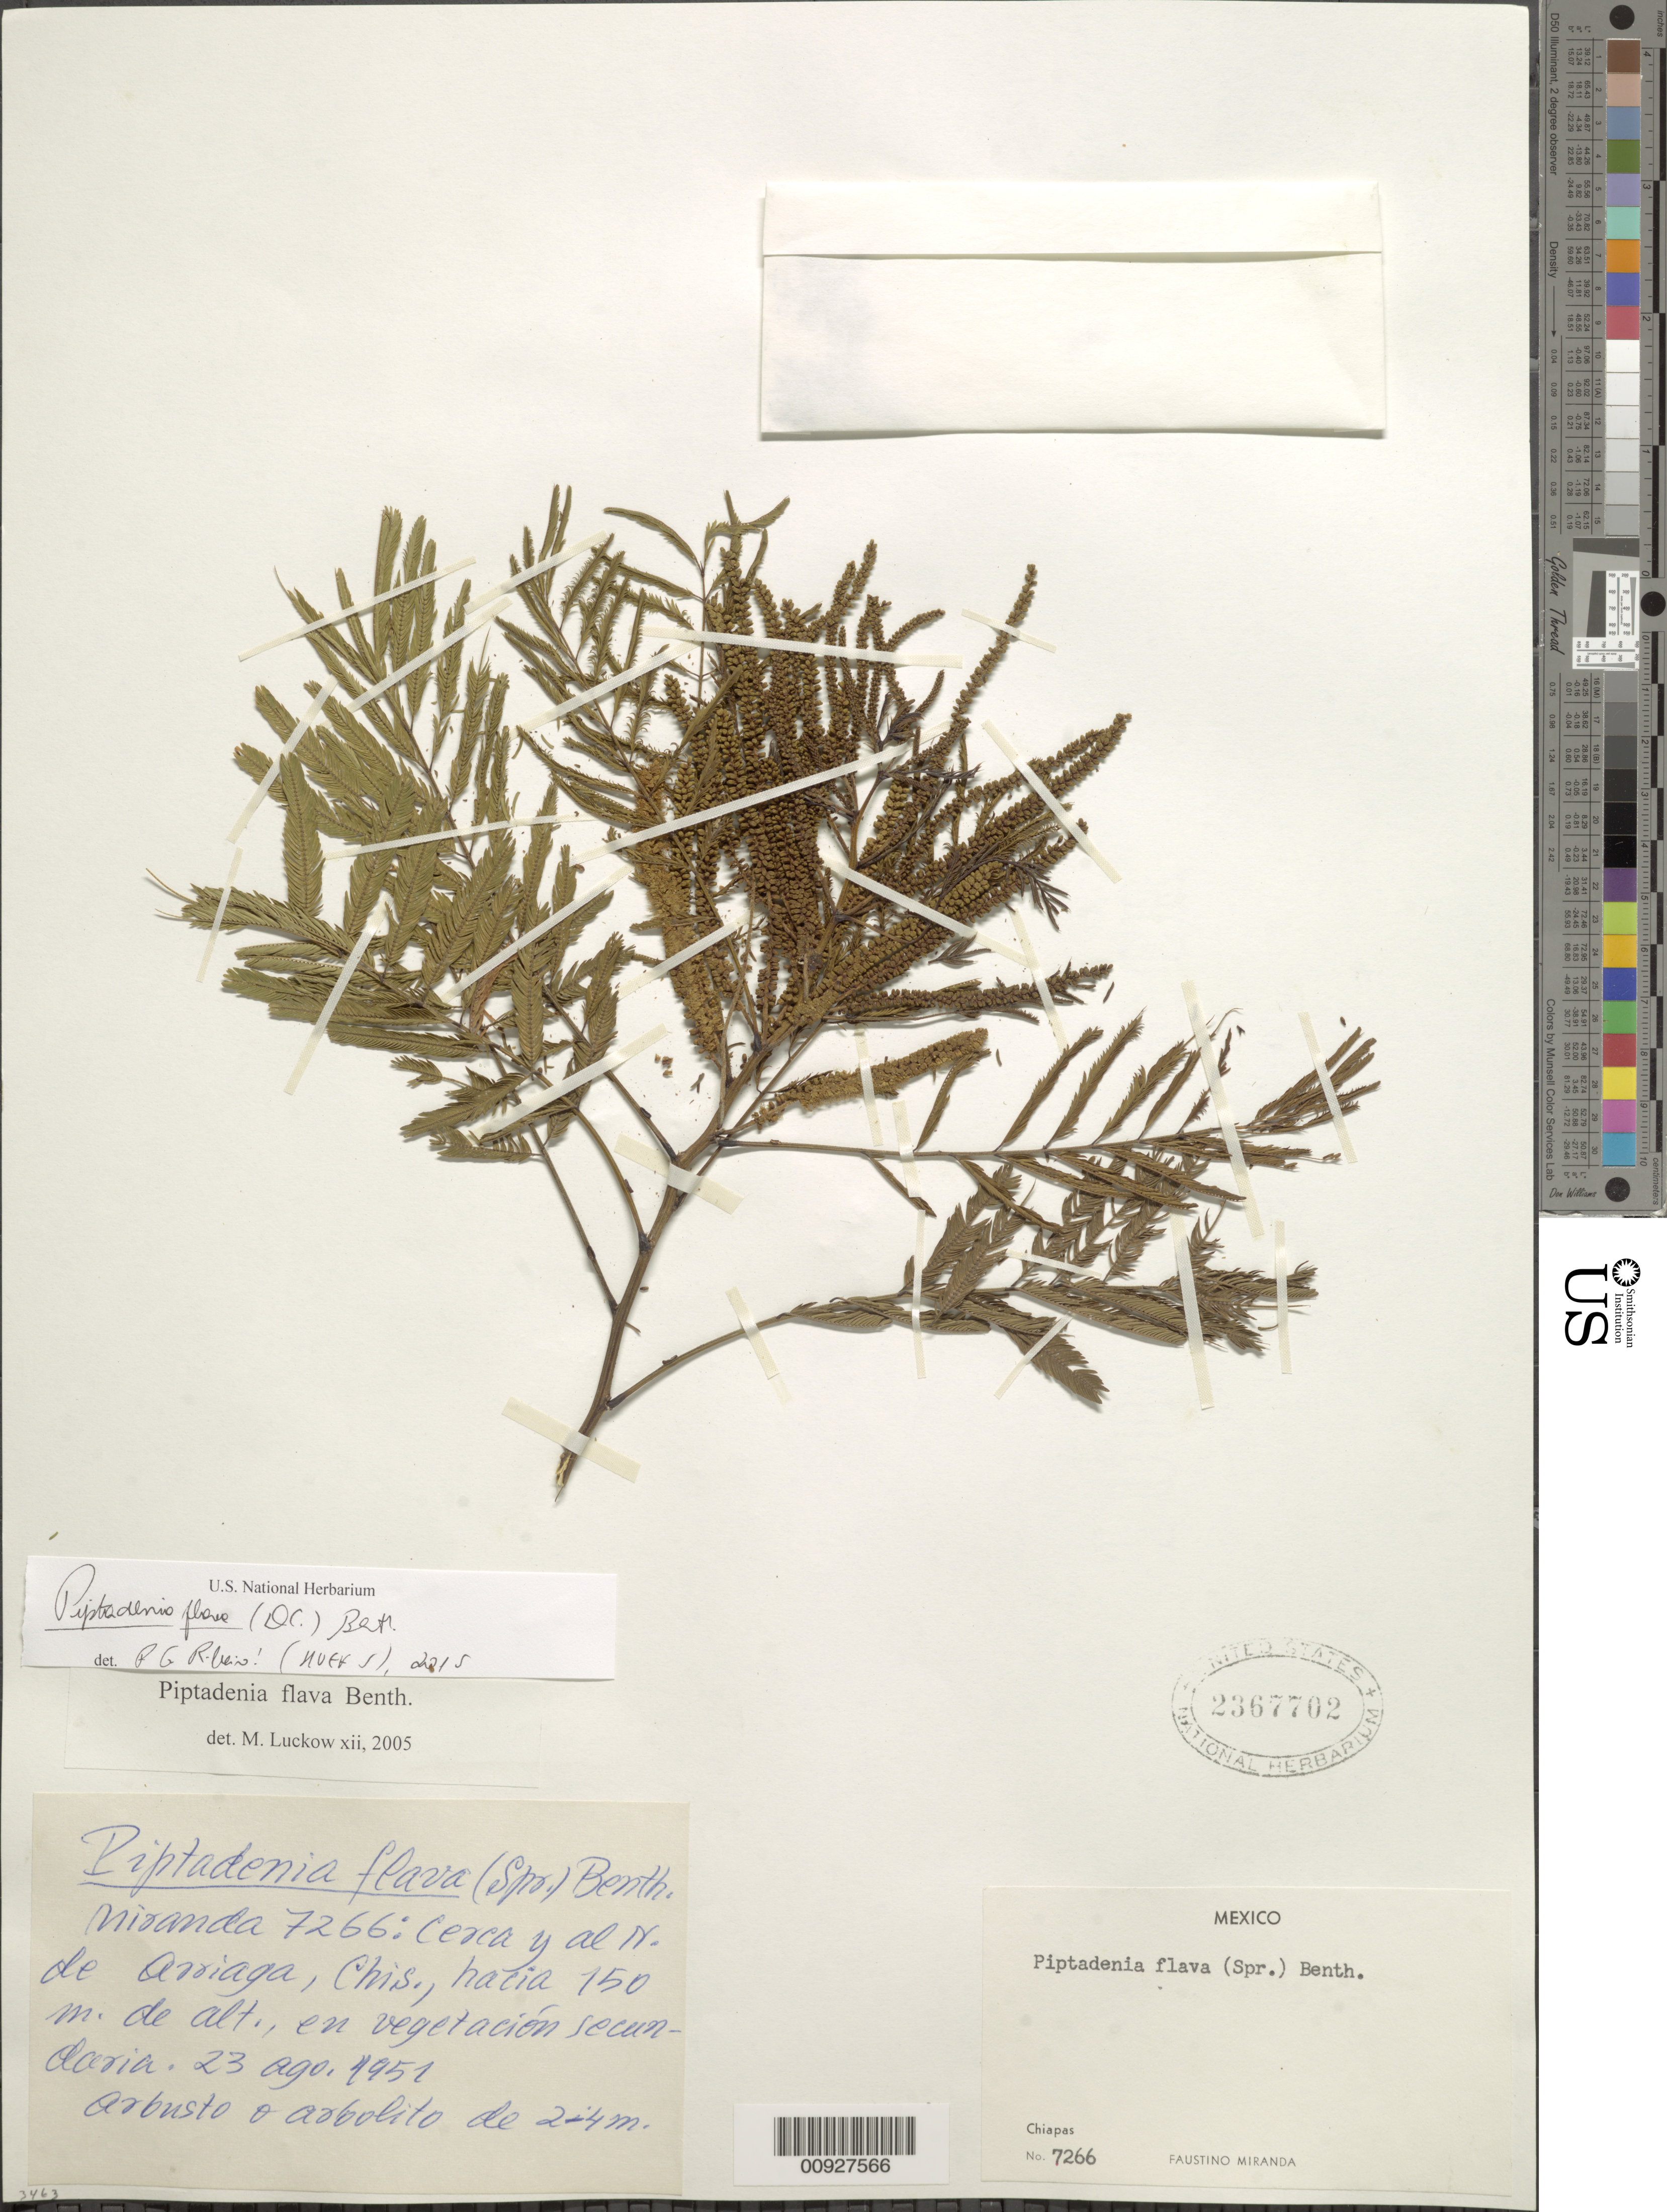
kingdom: Plantae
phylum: Tracheophyta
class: Magnoliopsida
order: Fabales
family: Fabaceae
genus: Piptadenia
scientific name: Piptadenia flava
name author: (DC.) Benth.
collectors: Miranda G., F.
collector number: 7266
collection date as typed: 23 Aug 1951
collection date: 1951-08-23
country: Mexico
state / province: Chiapas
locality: Cerca y al N de Arriaga, Chiapas.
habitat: En vegetación secundaria.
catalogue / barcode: US 2367702